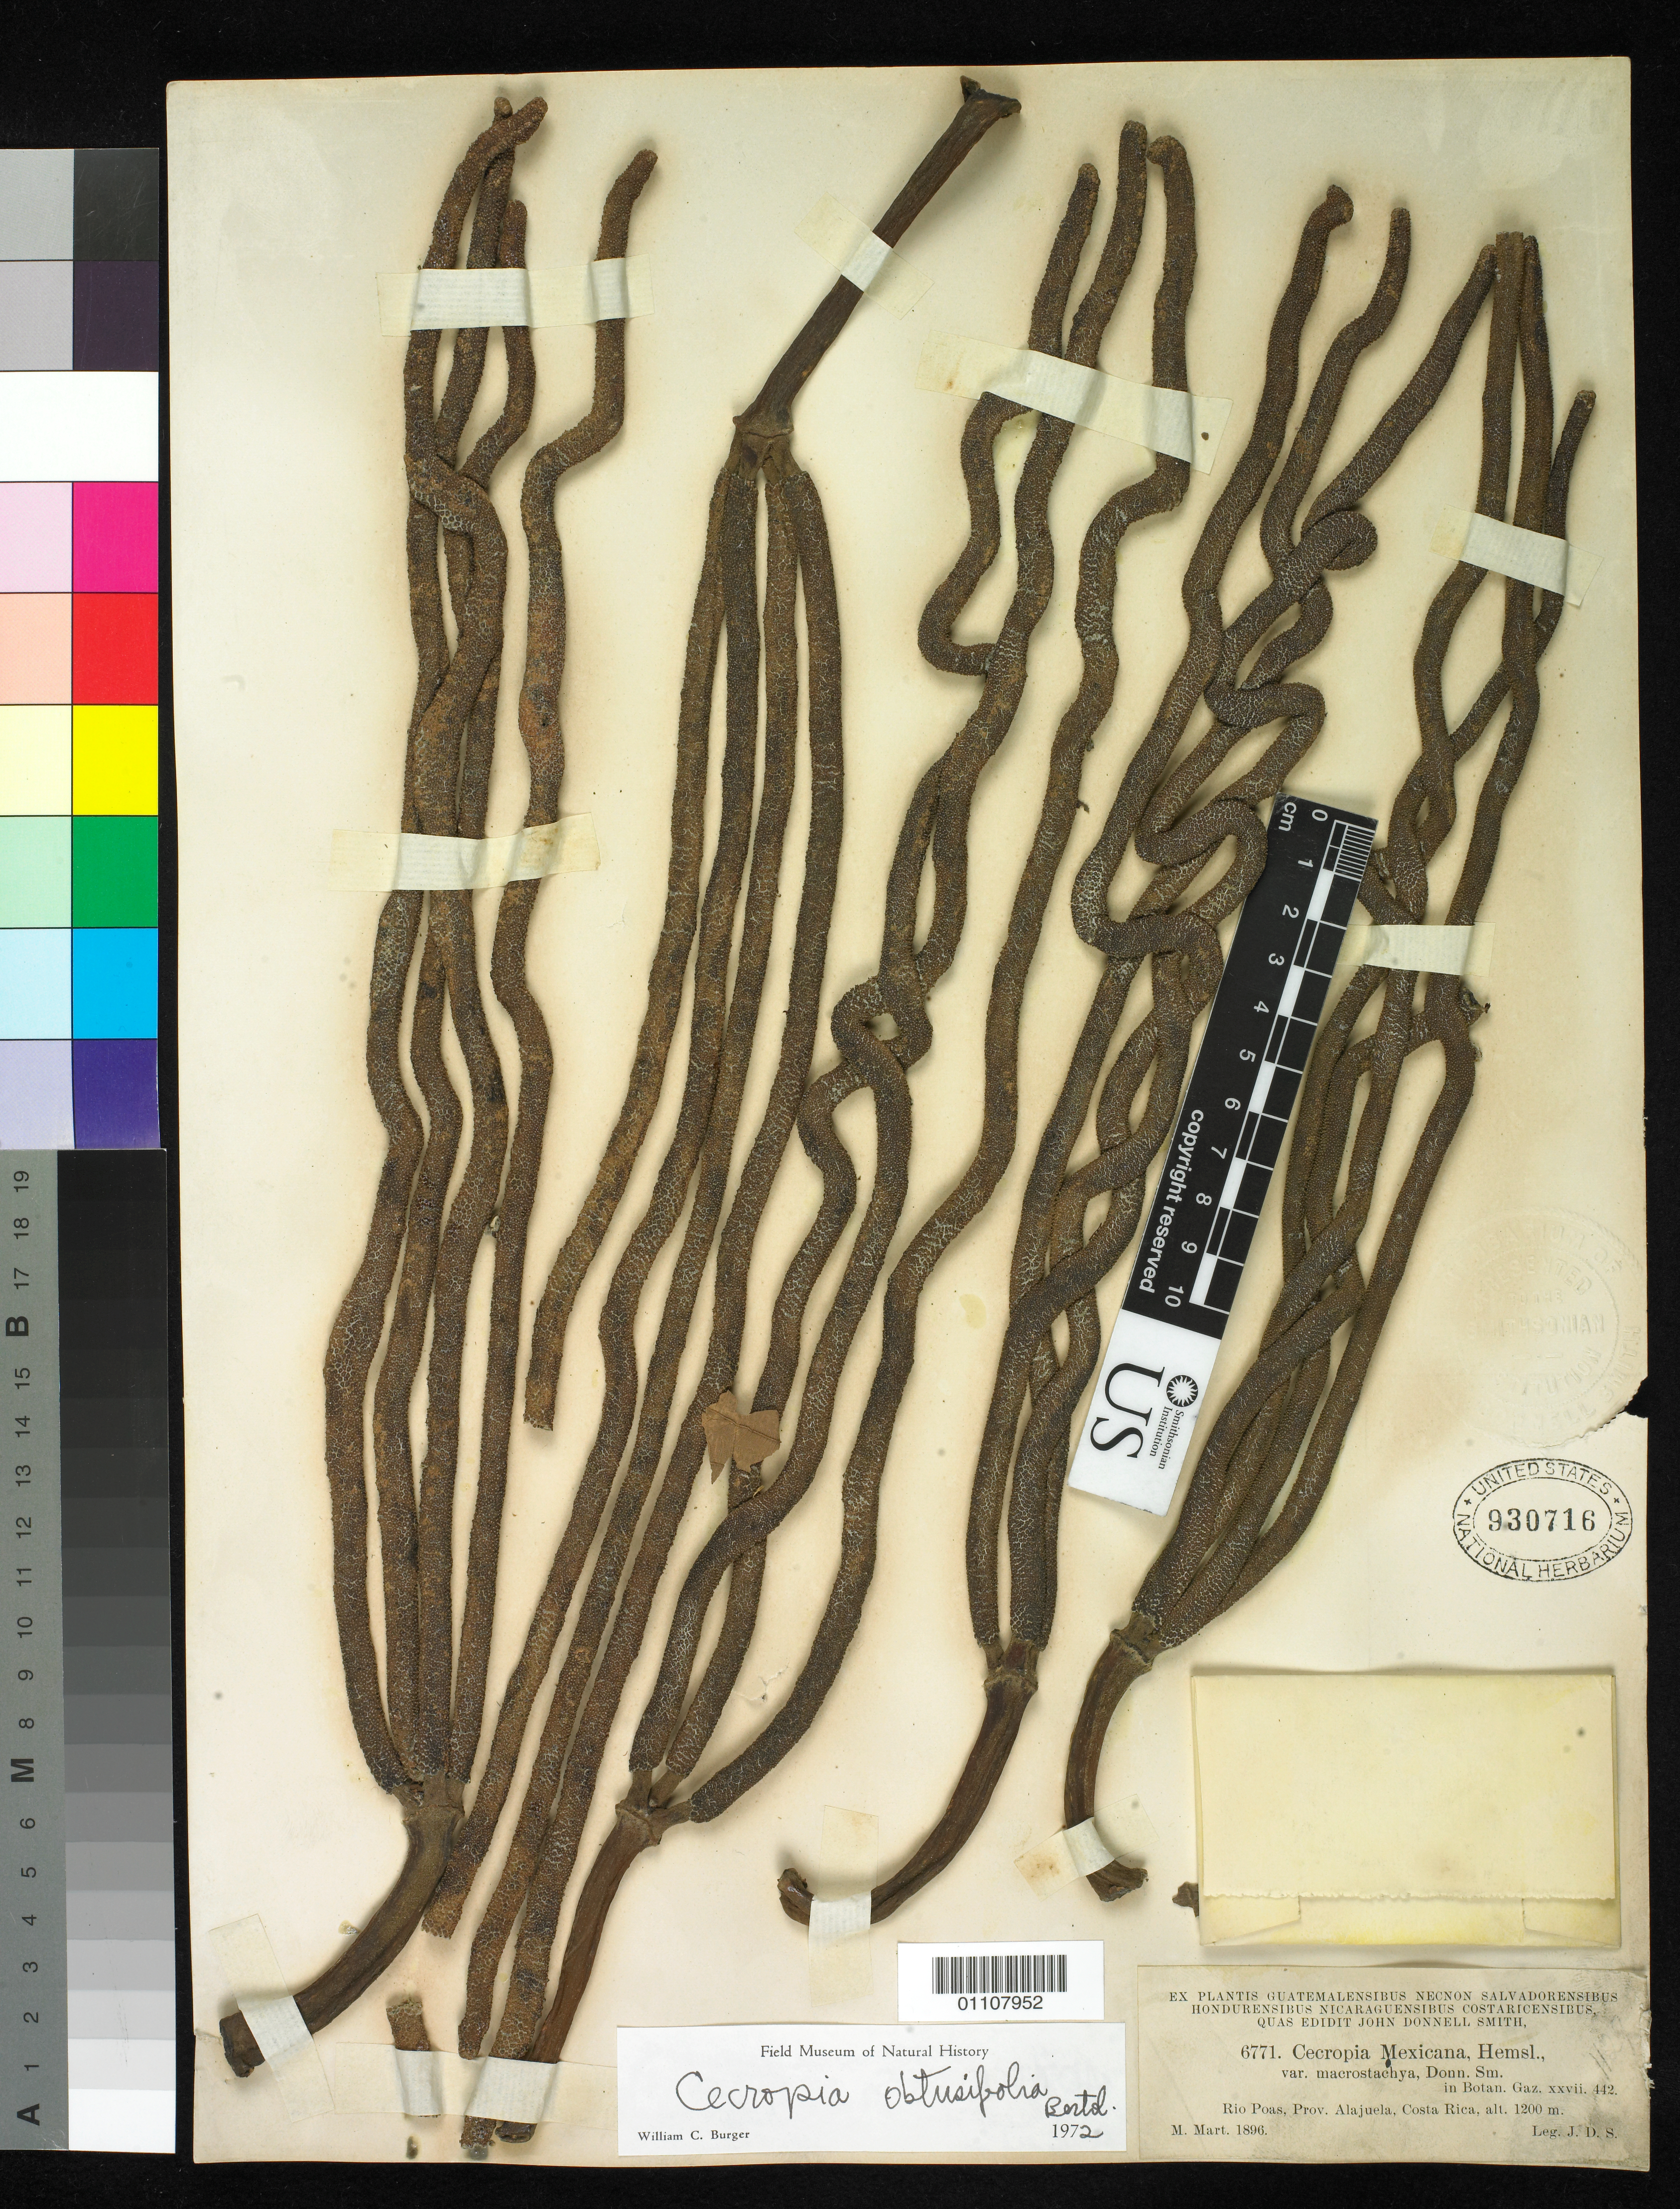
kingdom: Plantae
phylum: Tracheophyta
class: Magnoliopsida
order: Rosales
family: Urticaceae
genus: Cecropia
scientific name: Cecropia mexicana var. macrostachya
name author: Donn. Sm.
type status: Syntype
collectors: J. Donnell Smith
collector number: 6771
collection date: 1896-03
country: Costa Rica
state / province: Alajuela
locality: Rio Poas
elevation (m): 1200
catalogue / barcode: US 930716